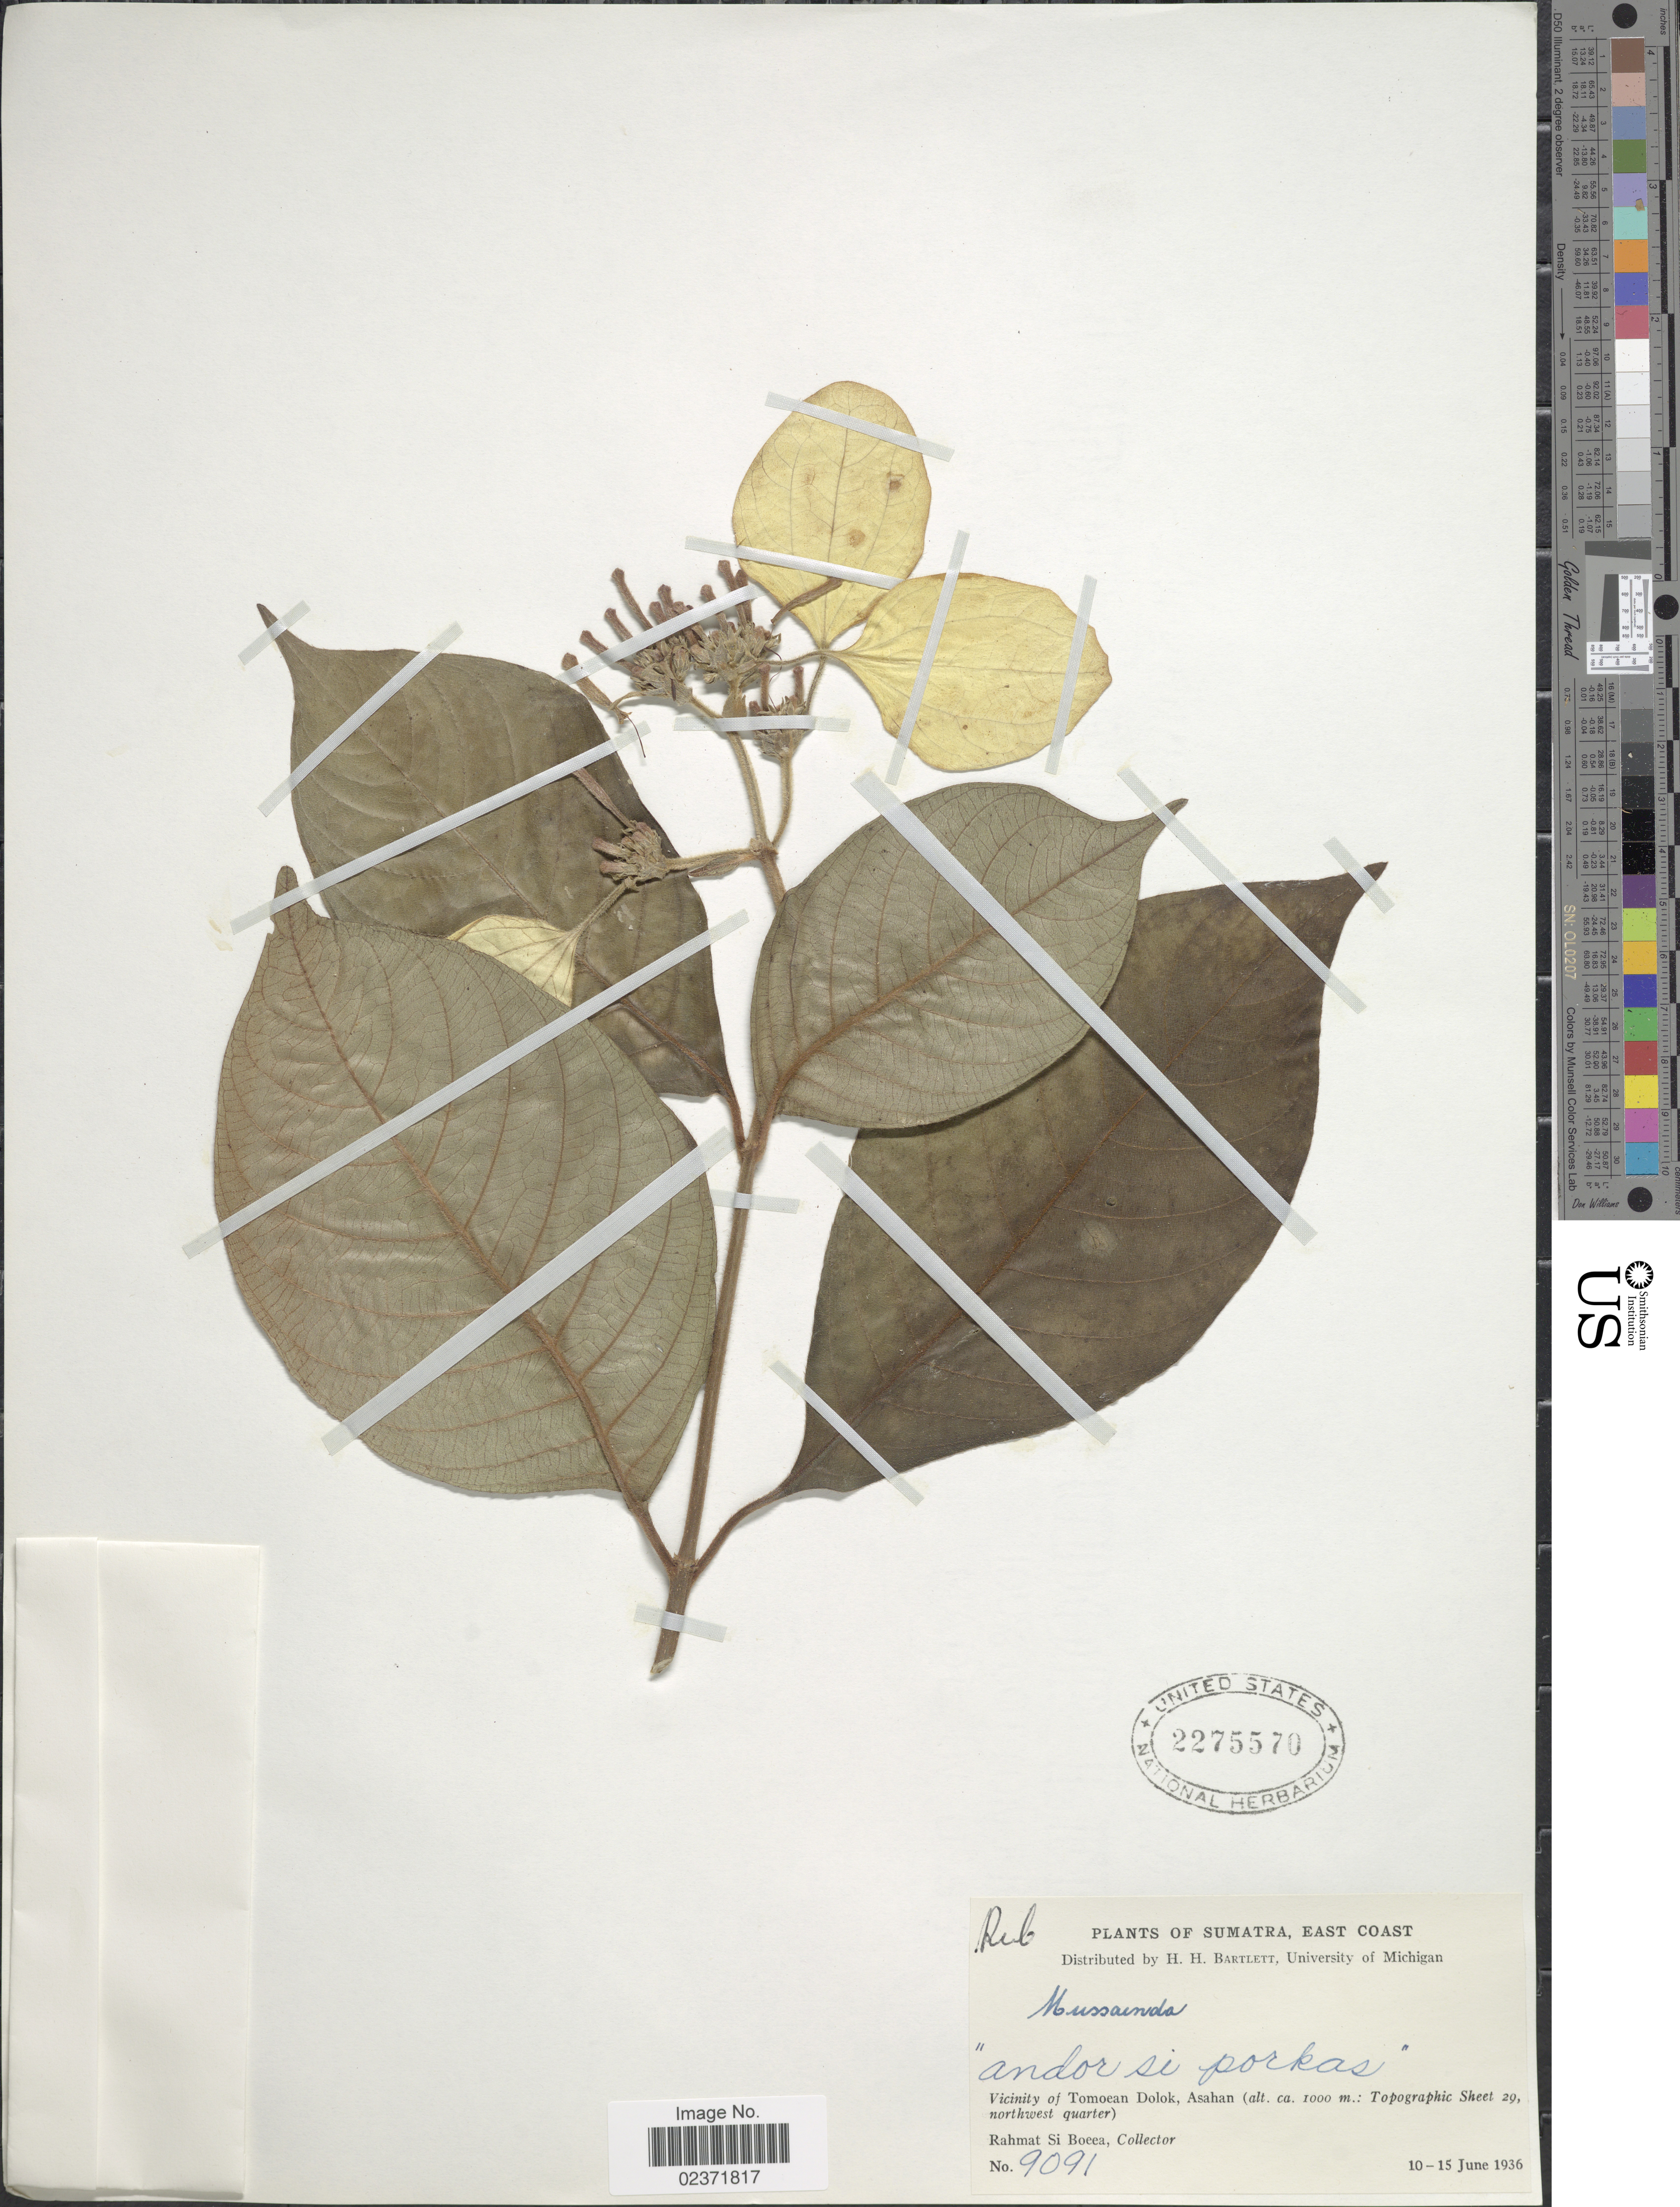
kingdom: Plantae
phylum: Tracheophyta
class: Magnoliopsida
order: Gentianales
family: Rubiaceae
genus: Mussaenda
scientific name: Mussaenda sp.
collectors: Rahmat Si Boeea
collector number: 9091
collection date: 1936-06-10/1936-06-15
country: Indonesia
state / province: Sumatra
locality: East Coast, Vicinity of Tomoean Dolok, Asahan (Topographic Sheet 29, northwest quarter)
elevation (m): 1000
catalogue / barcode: US 2275570